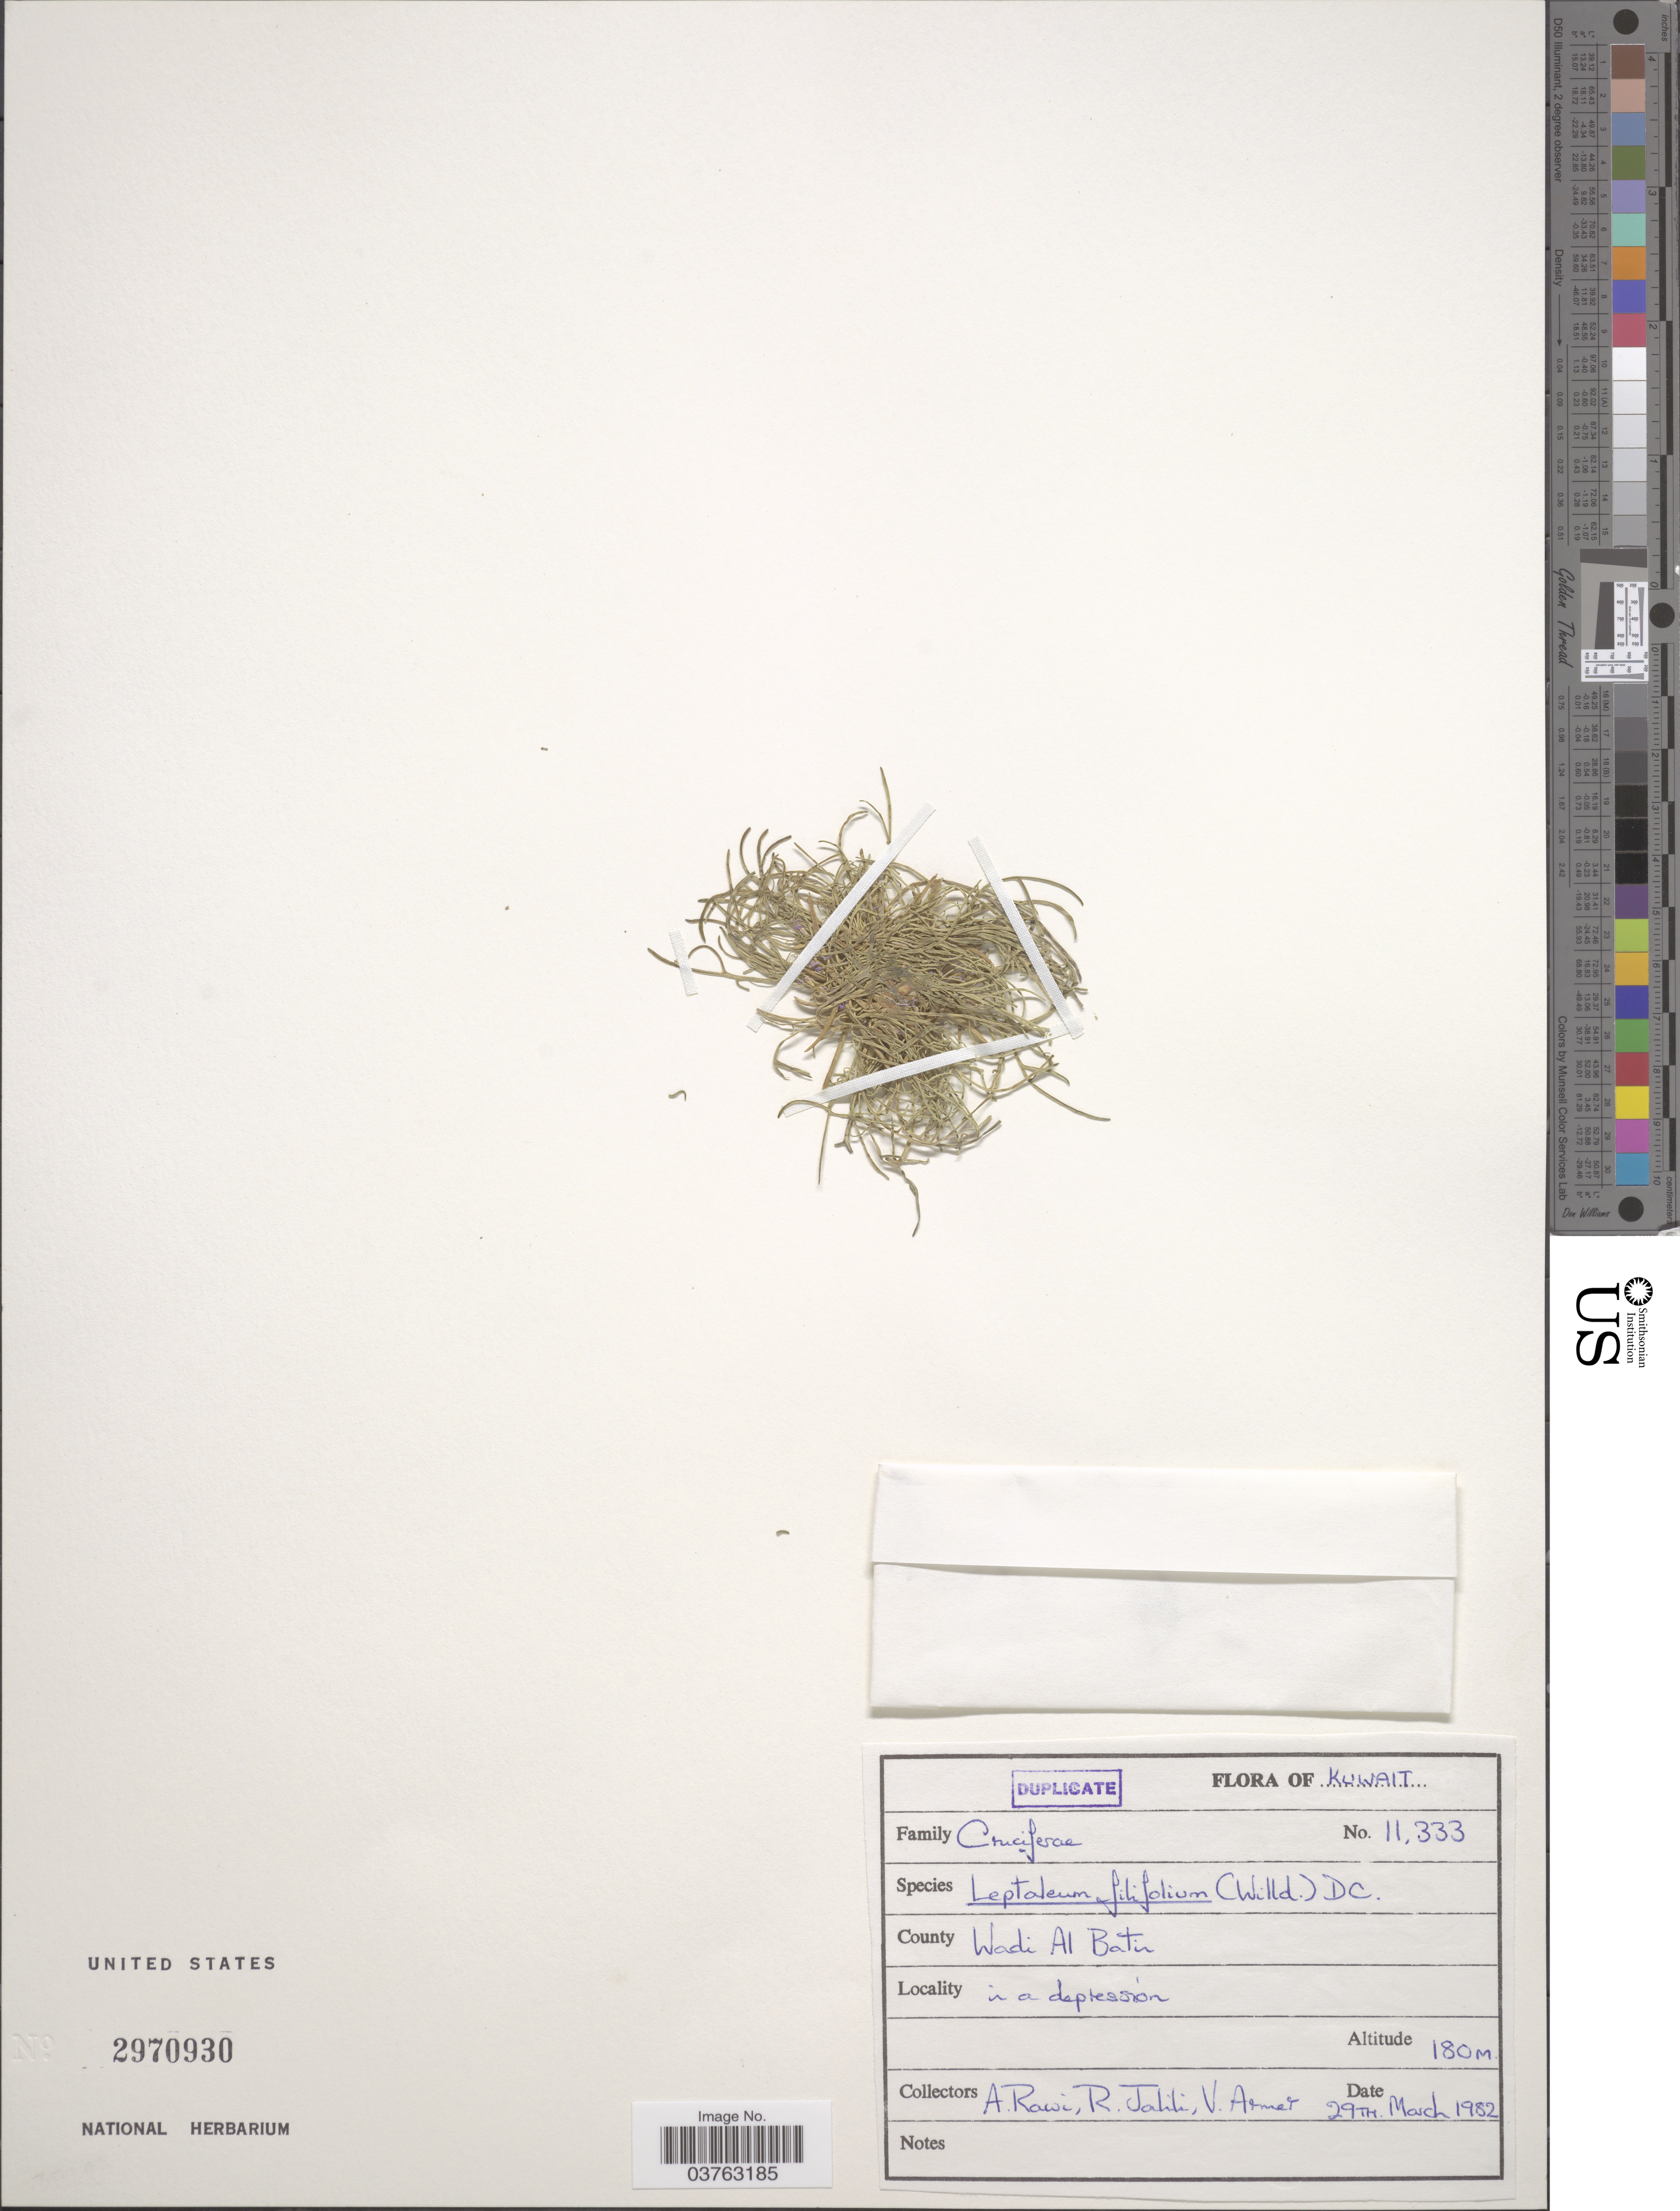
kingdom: Plantae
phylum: Tracheophyta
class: Magnoliopsida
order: Brassicales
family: Brassicaceae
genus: Leptaleum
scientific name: Leptaleum filifolium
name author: DC.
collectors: A. Rawi, R. Jalili & V. Armet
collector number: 11333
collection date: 1982-03-29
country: Kuwait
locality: County Wadi Al Batin. In a depression.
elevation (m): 180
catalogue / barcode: US 2970930